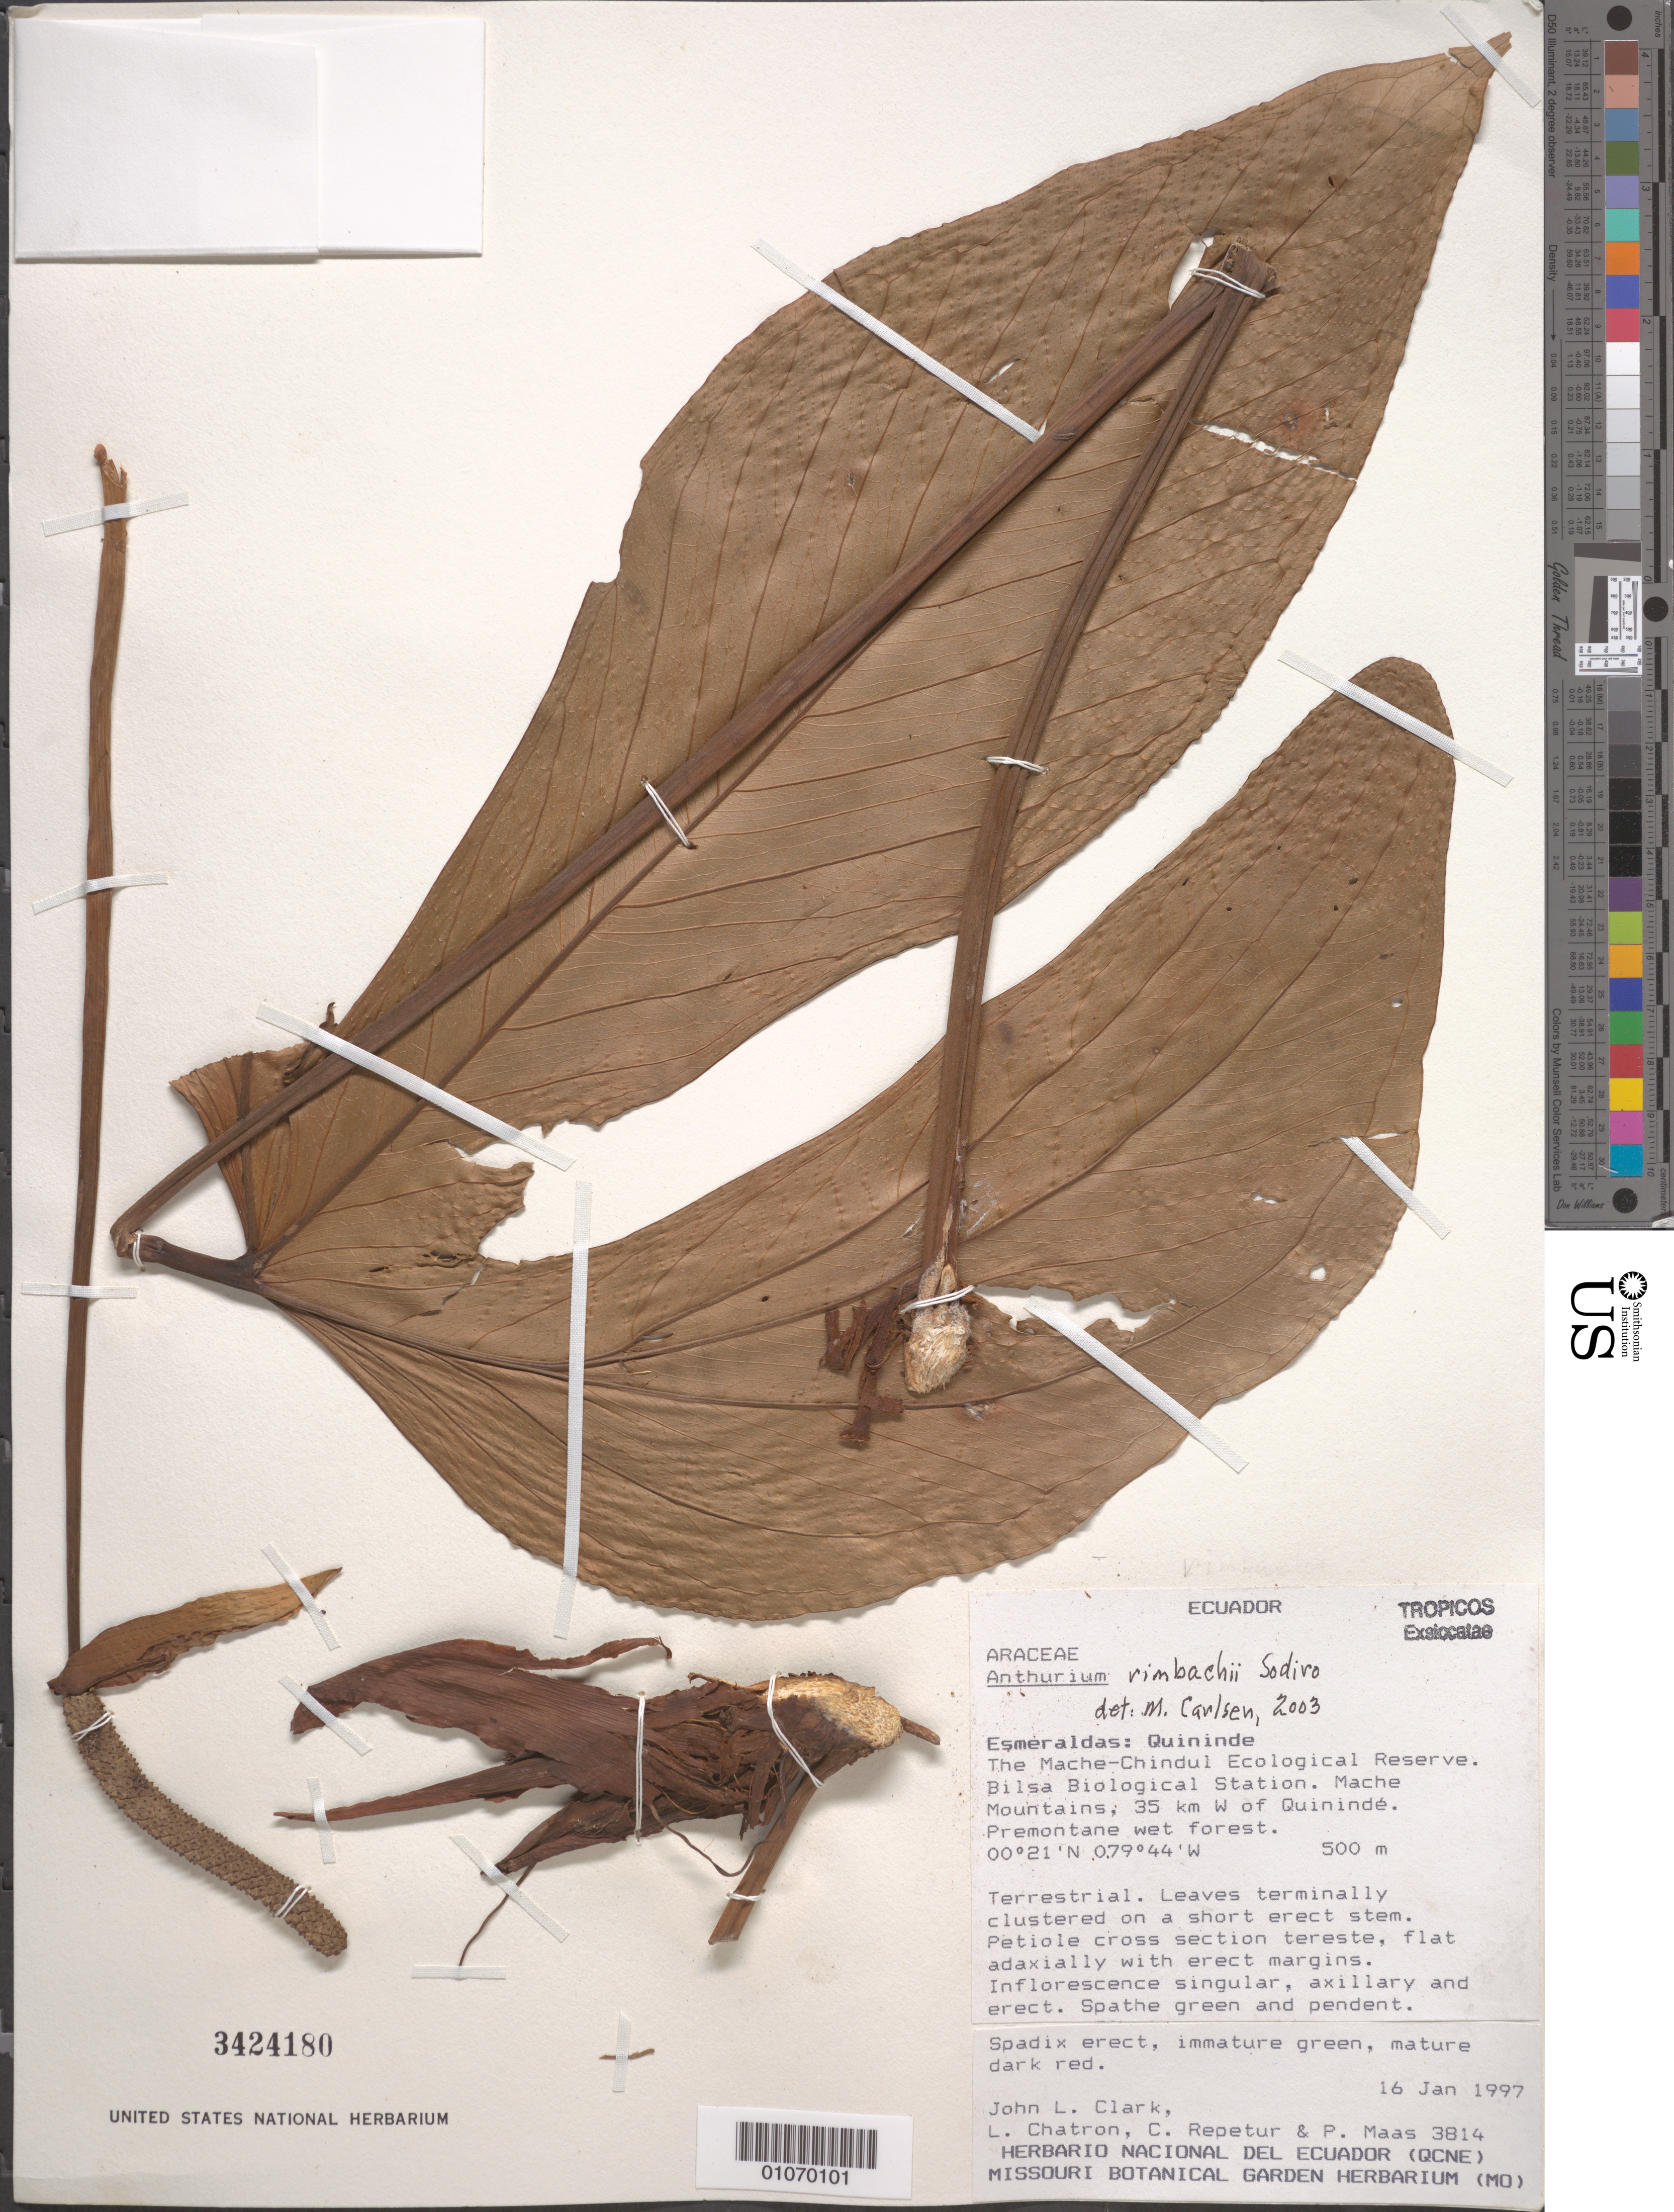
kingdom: Plantae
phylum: Tracheophyta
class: Liliopsida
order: Alismatales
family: Araceae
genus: Anthurium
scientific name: Anthurium rimbachii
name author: Sodiro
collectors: J. L. Clark, L. Chatron, C. Repetur & P. Maas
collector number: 3814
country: Ecuador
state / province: Esmeraldas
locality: Quinind, The Mache-Chindul Ecological Reserve, Bilsa Biological Station, Mache Mts., W of Quininde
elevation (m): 500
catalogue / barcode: US 3424180